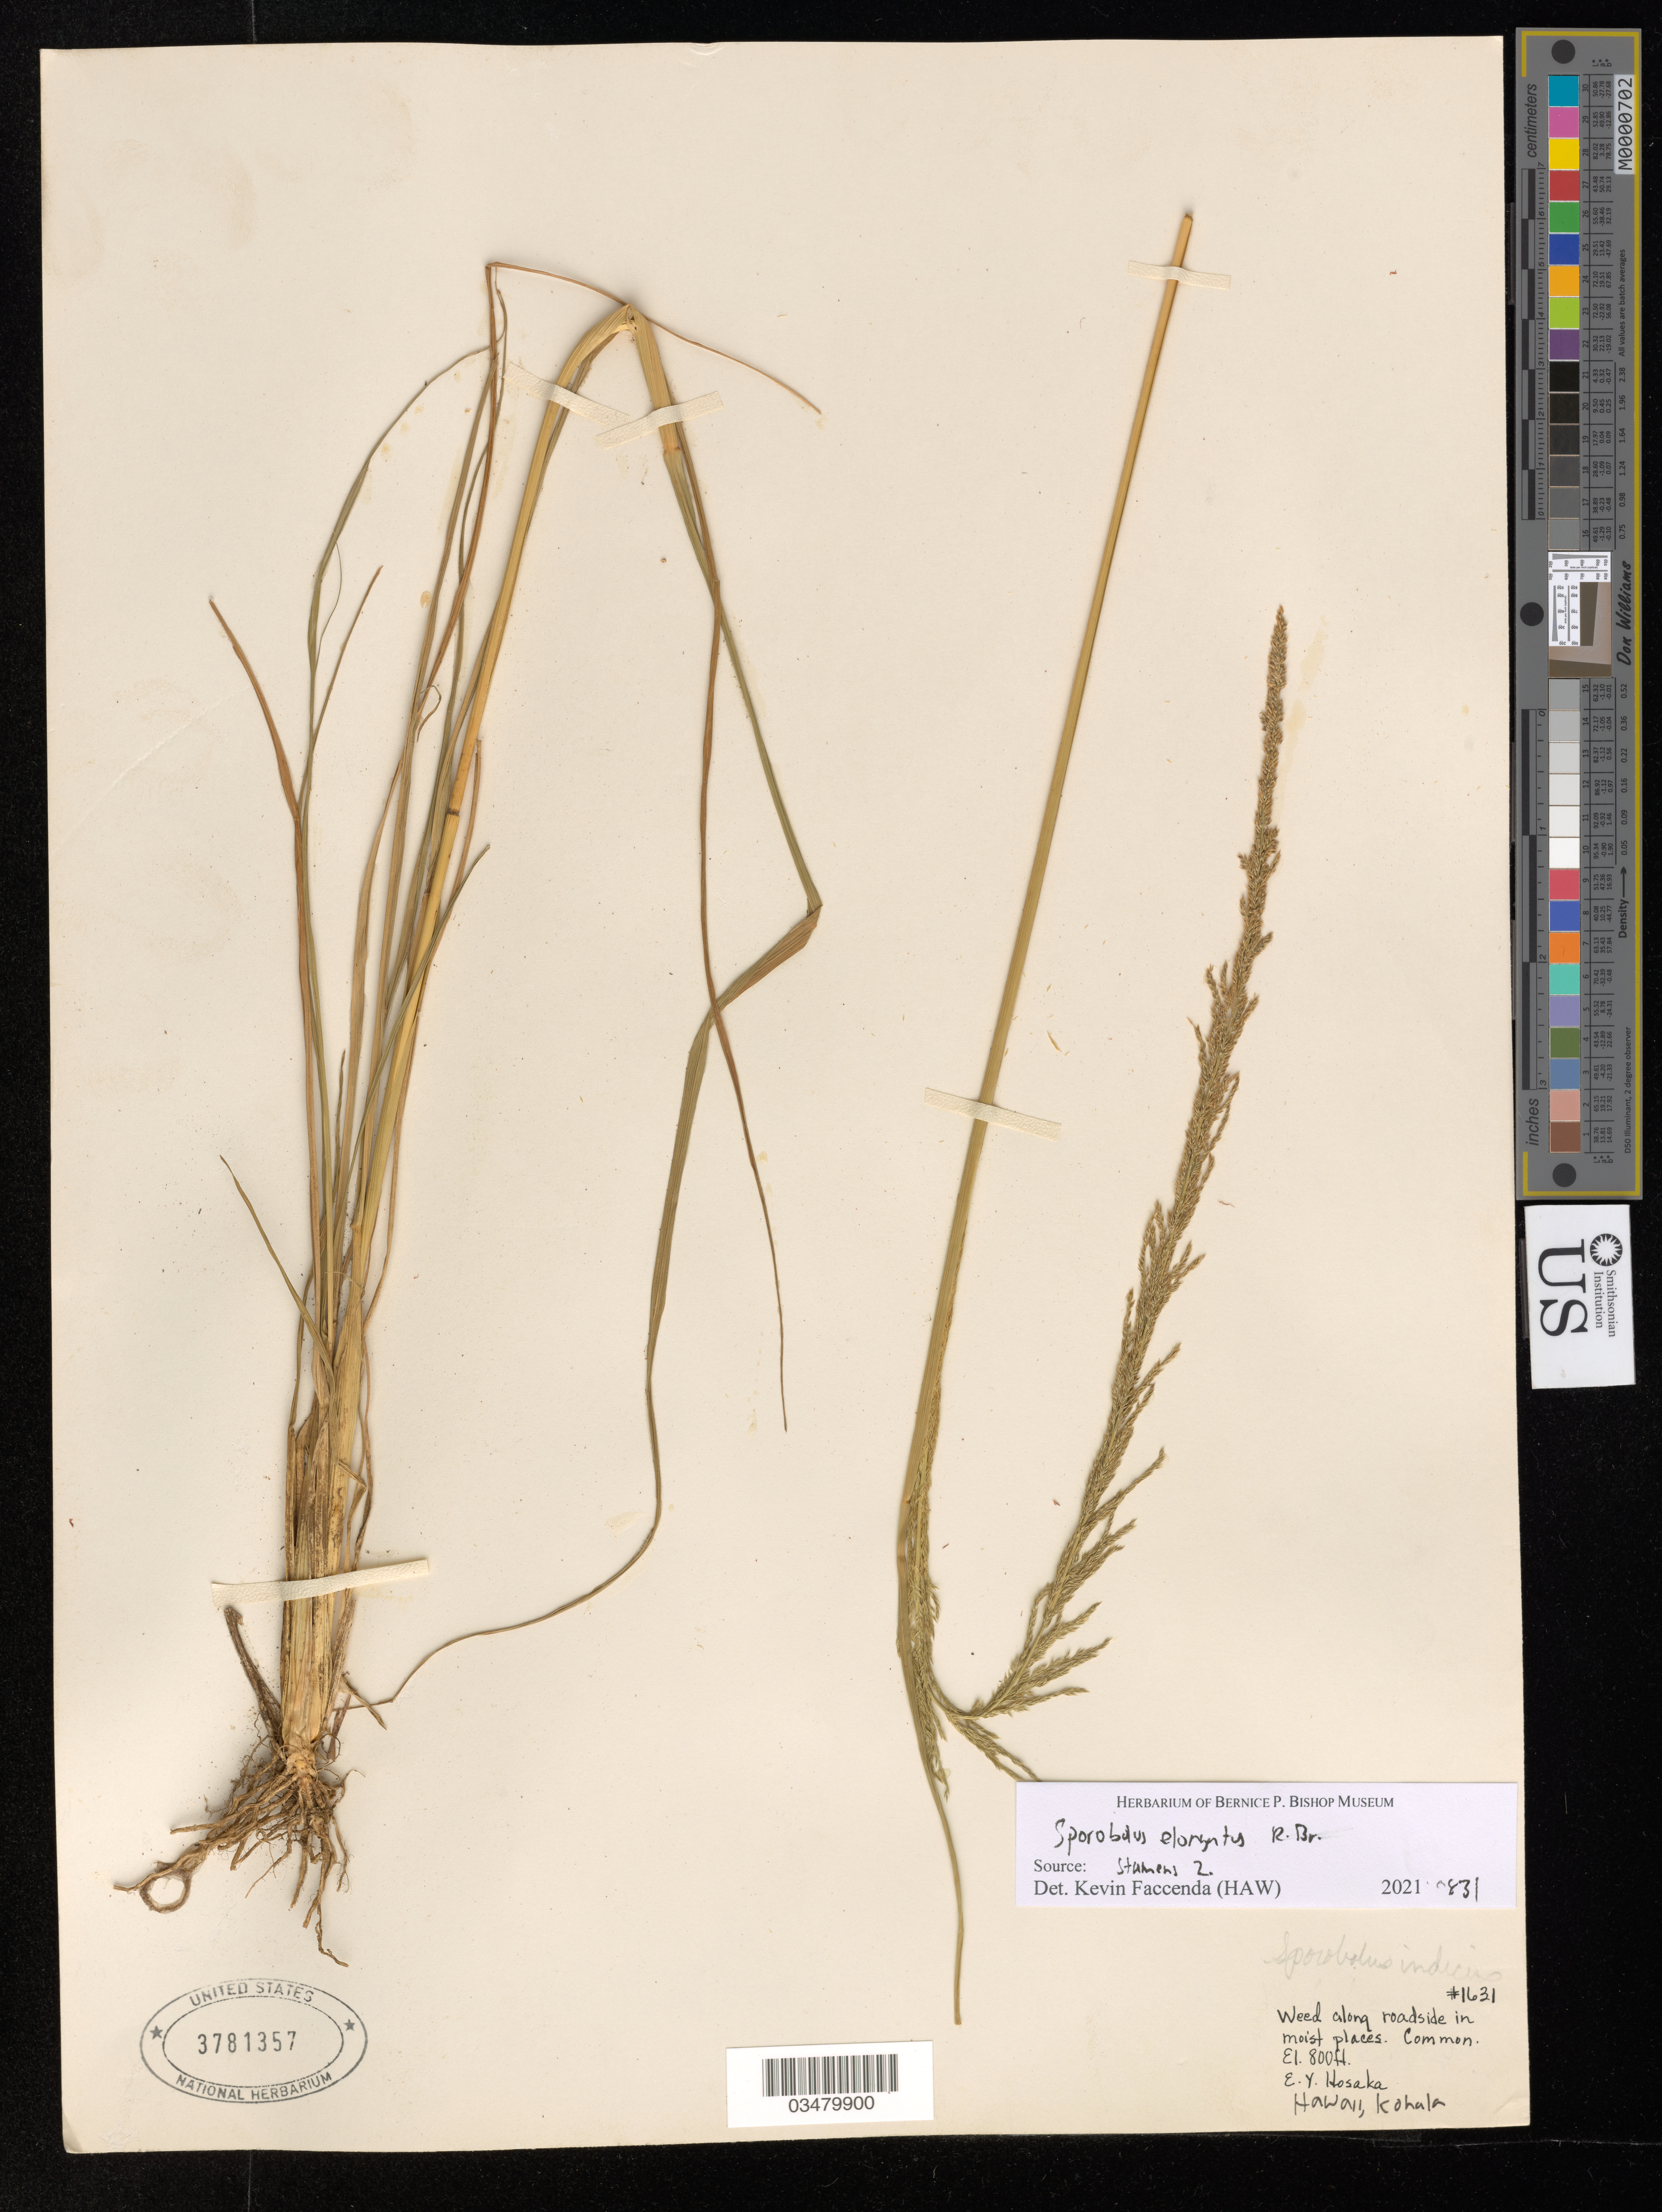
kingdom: Plantae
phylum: Tracheophyta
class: Liliopsida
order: Poales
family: Poaceae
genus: Sporobolus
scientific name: Sporobolus fertilis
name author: (Steud.) Clayton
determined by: Faccenda, K.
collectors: E. Y. Hosaka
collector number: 1631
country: United States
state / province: Hawaii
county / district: Hawaii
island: Hawaii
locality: Kohala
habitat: Moist places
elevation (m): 244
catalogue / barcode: US 3781357